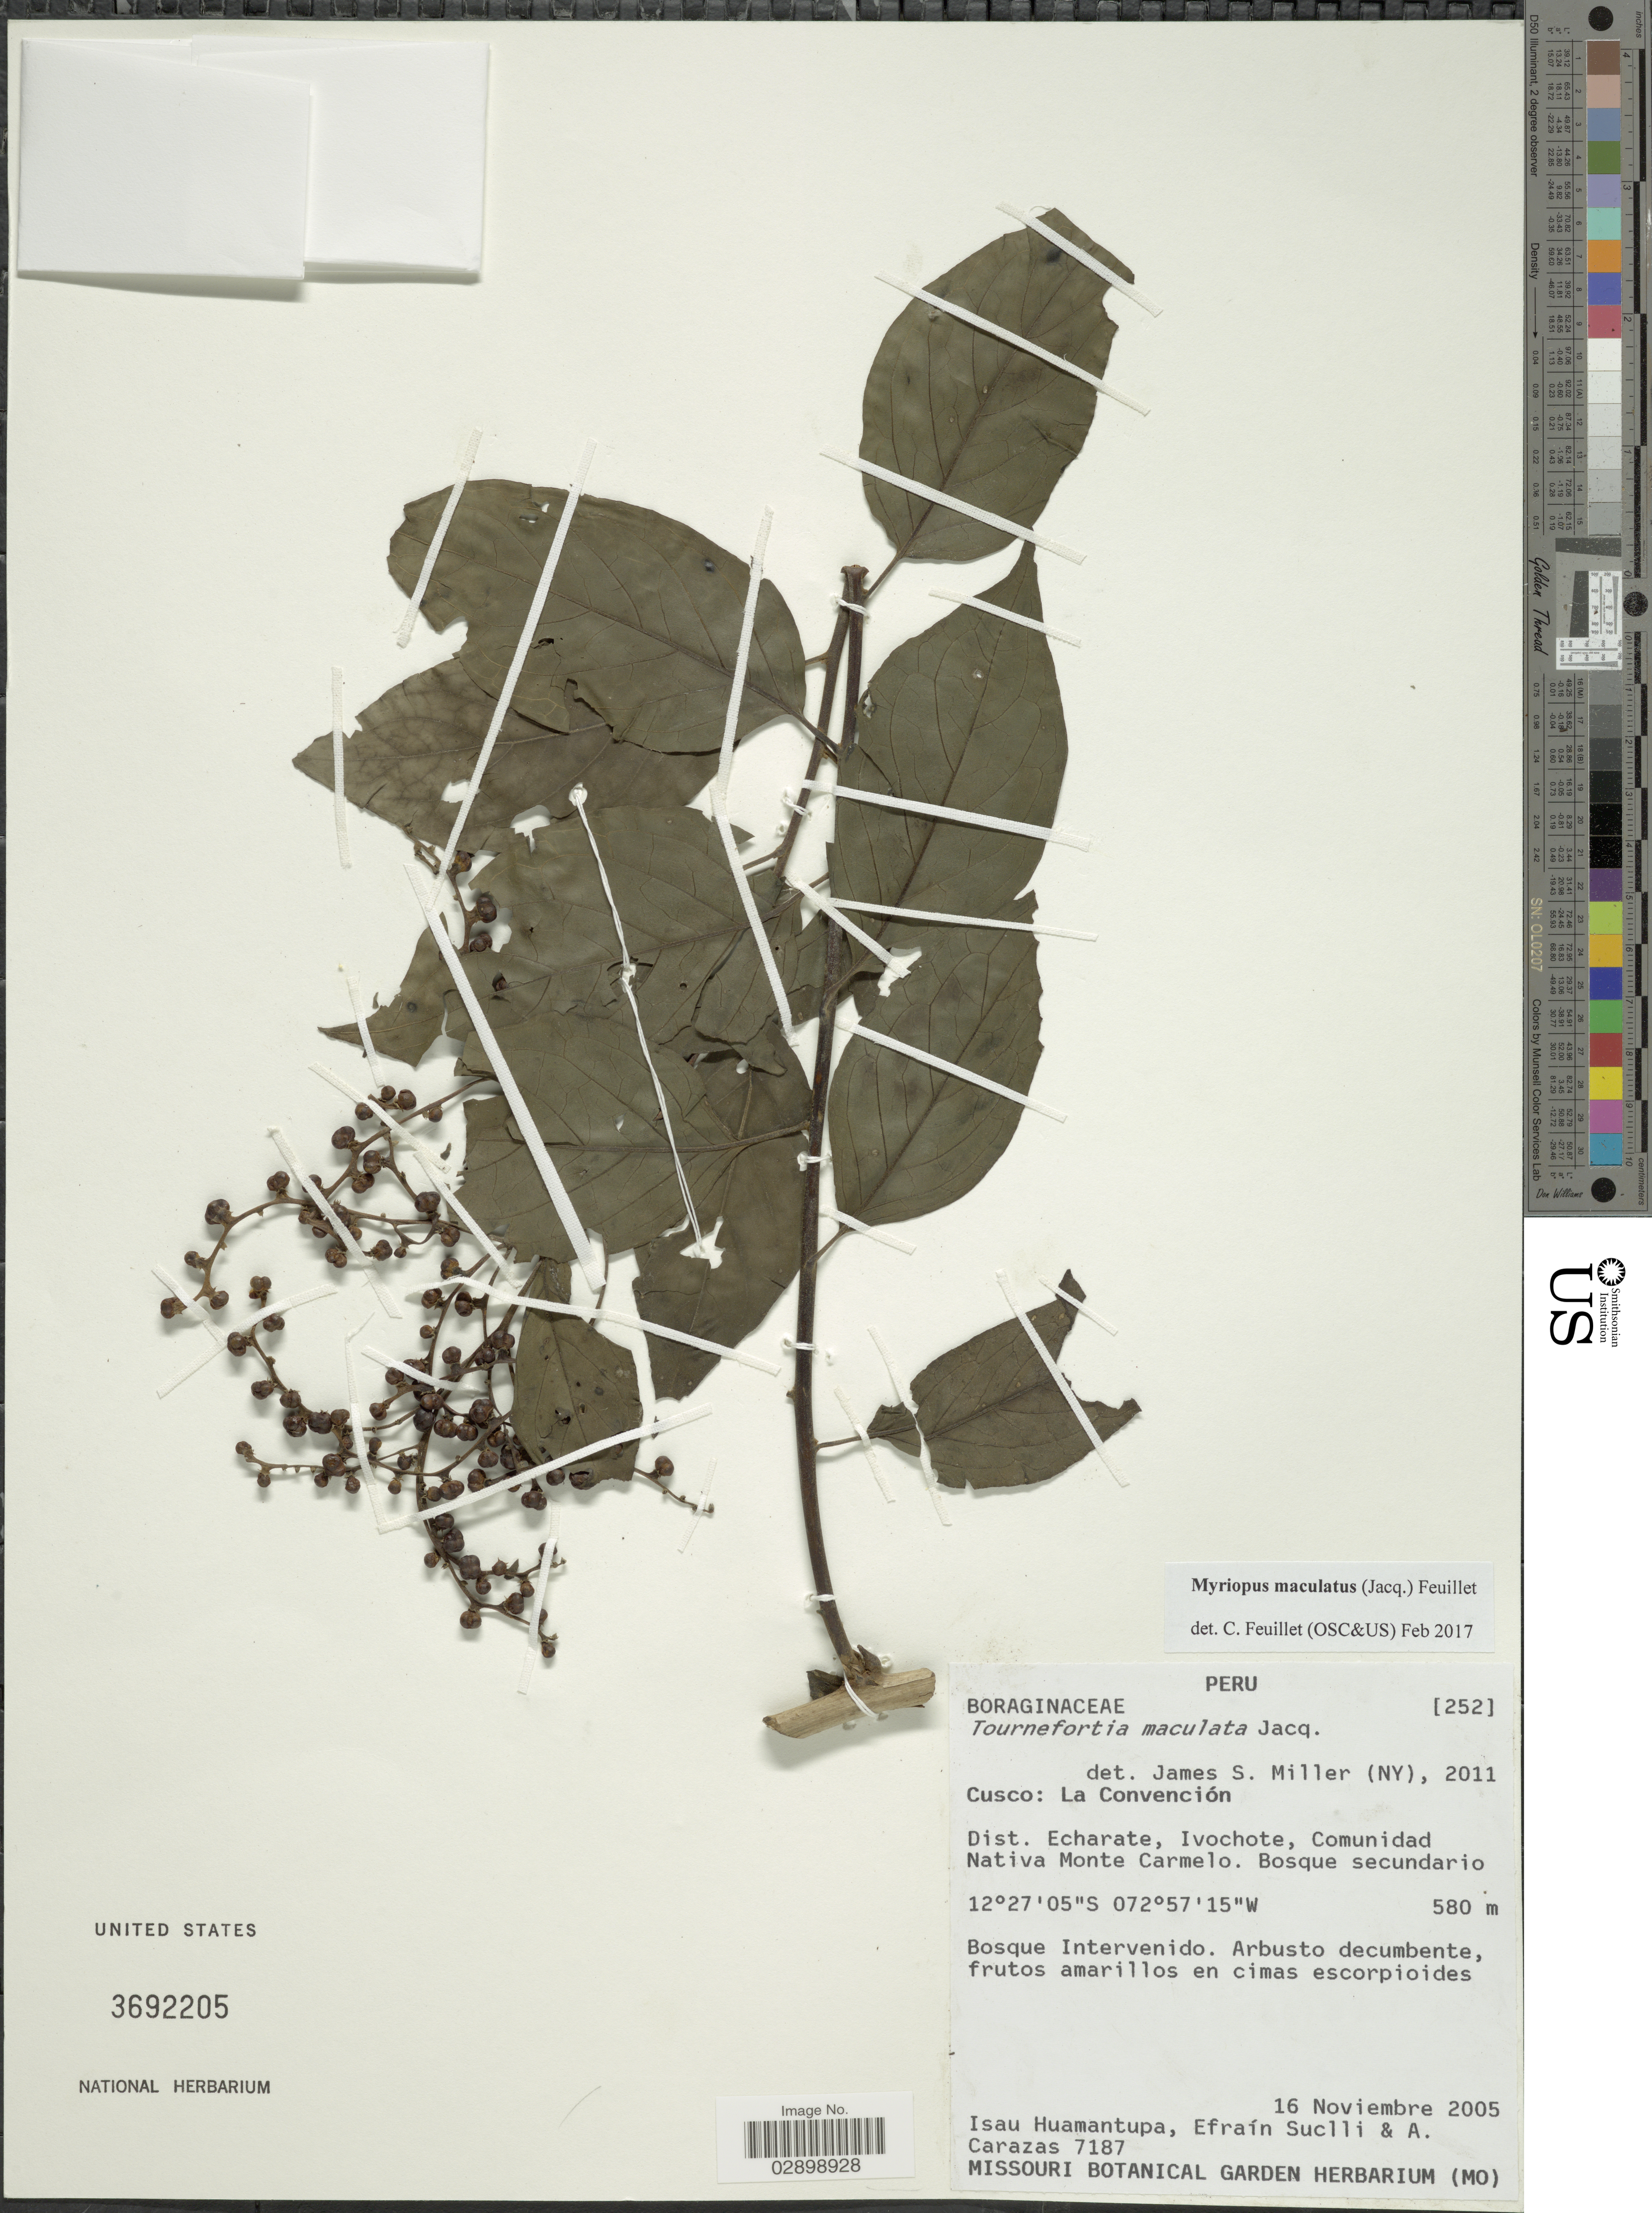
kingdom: Plantae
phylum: Tracheophyta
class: Magnoliopsida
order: Boraginales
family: Heliotropiaceae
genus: Myriopus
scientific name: Myriopus maculatus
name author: (Jacq.) Feuillet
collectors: I. Huamantupa, E. Suclli & A. Carazas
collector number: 7187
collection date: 2005-11-16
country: Peru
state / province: Cusco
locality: La Convención. Dist. Echarate, Ivochote, Comunidad Nativa Monte Carmelo.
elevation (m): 580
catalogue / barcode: US 3692205